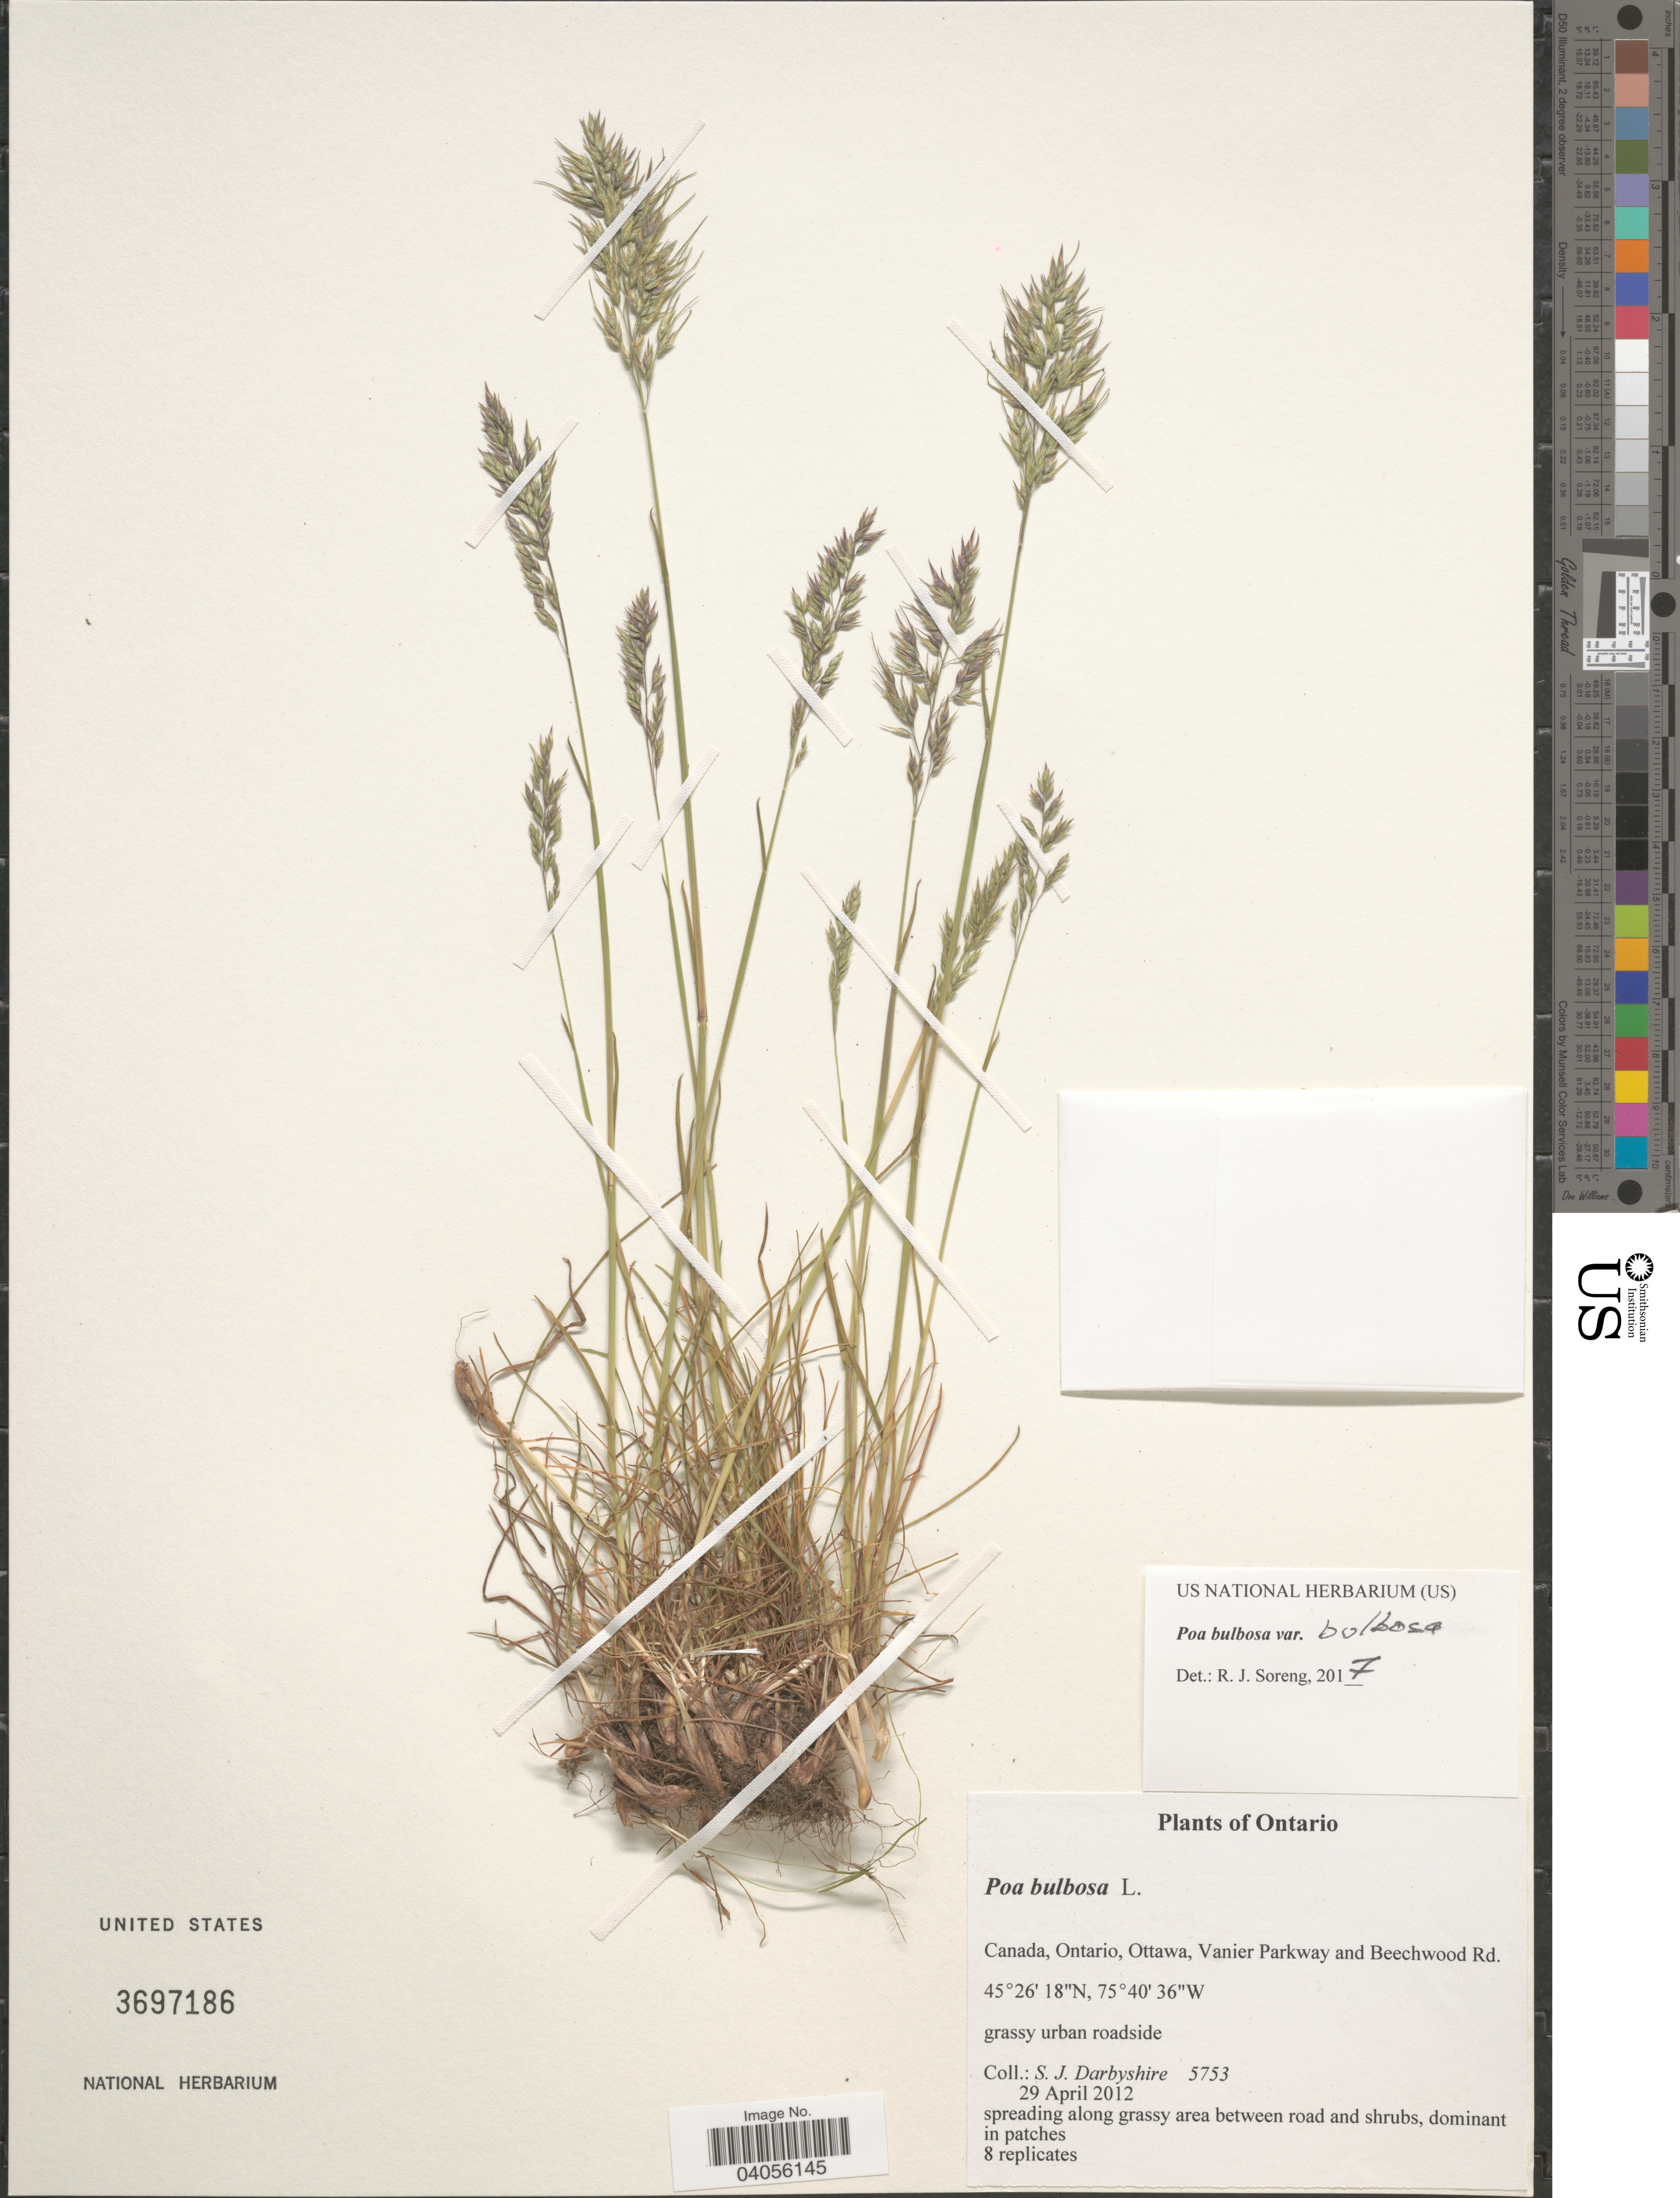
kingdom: Plantae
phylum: Tracheophyta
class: Liliopsida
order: Poales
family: Poaceae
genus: Poa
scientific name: Poa bulbosa subsp. vivipara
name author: (Koeler) Arcang.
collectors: S. Darbyshire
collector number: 5753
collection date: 2012-04-29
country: Canada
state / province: Ontario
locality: Ottawa, Vanier Parkway and Beechwood Rd.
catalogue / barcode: US 3697186